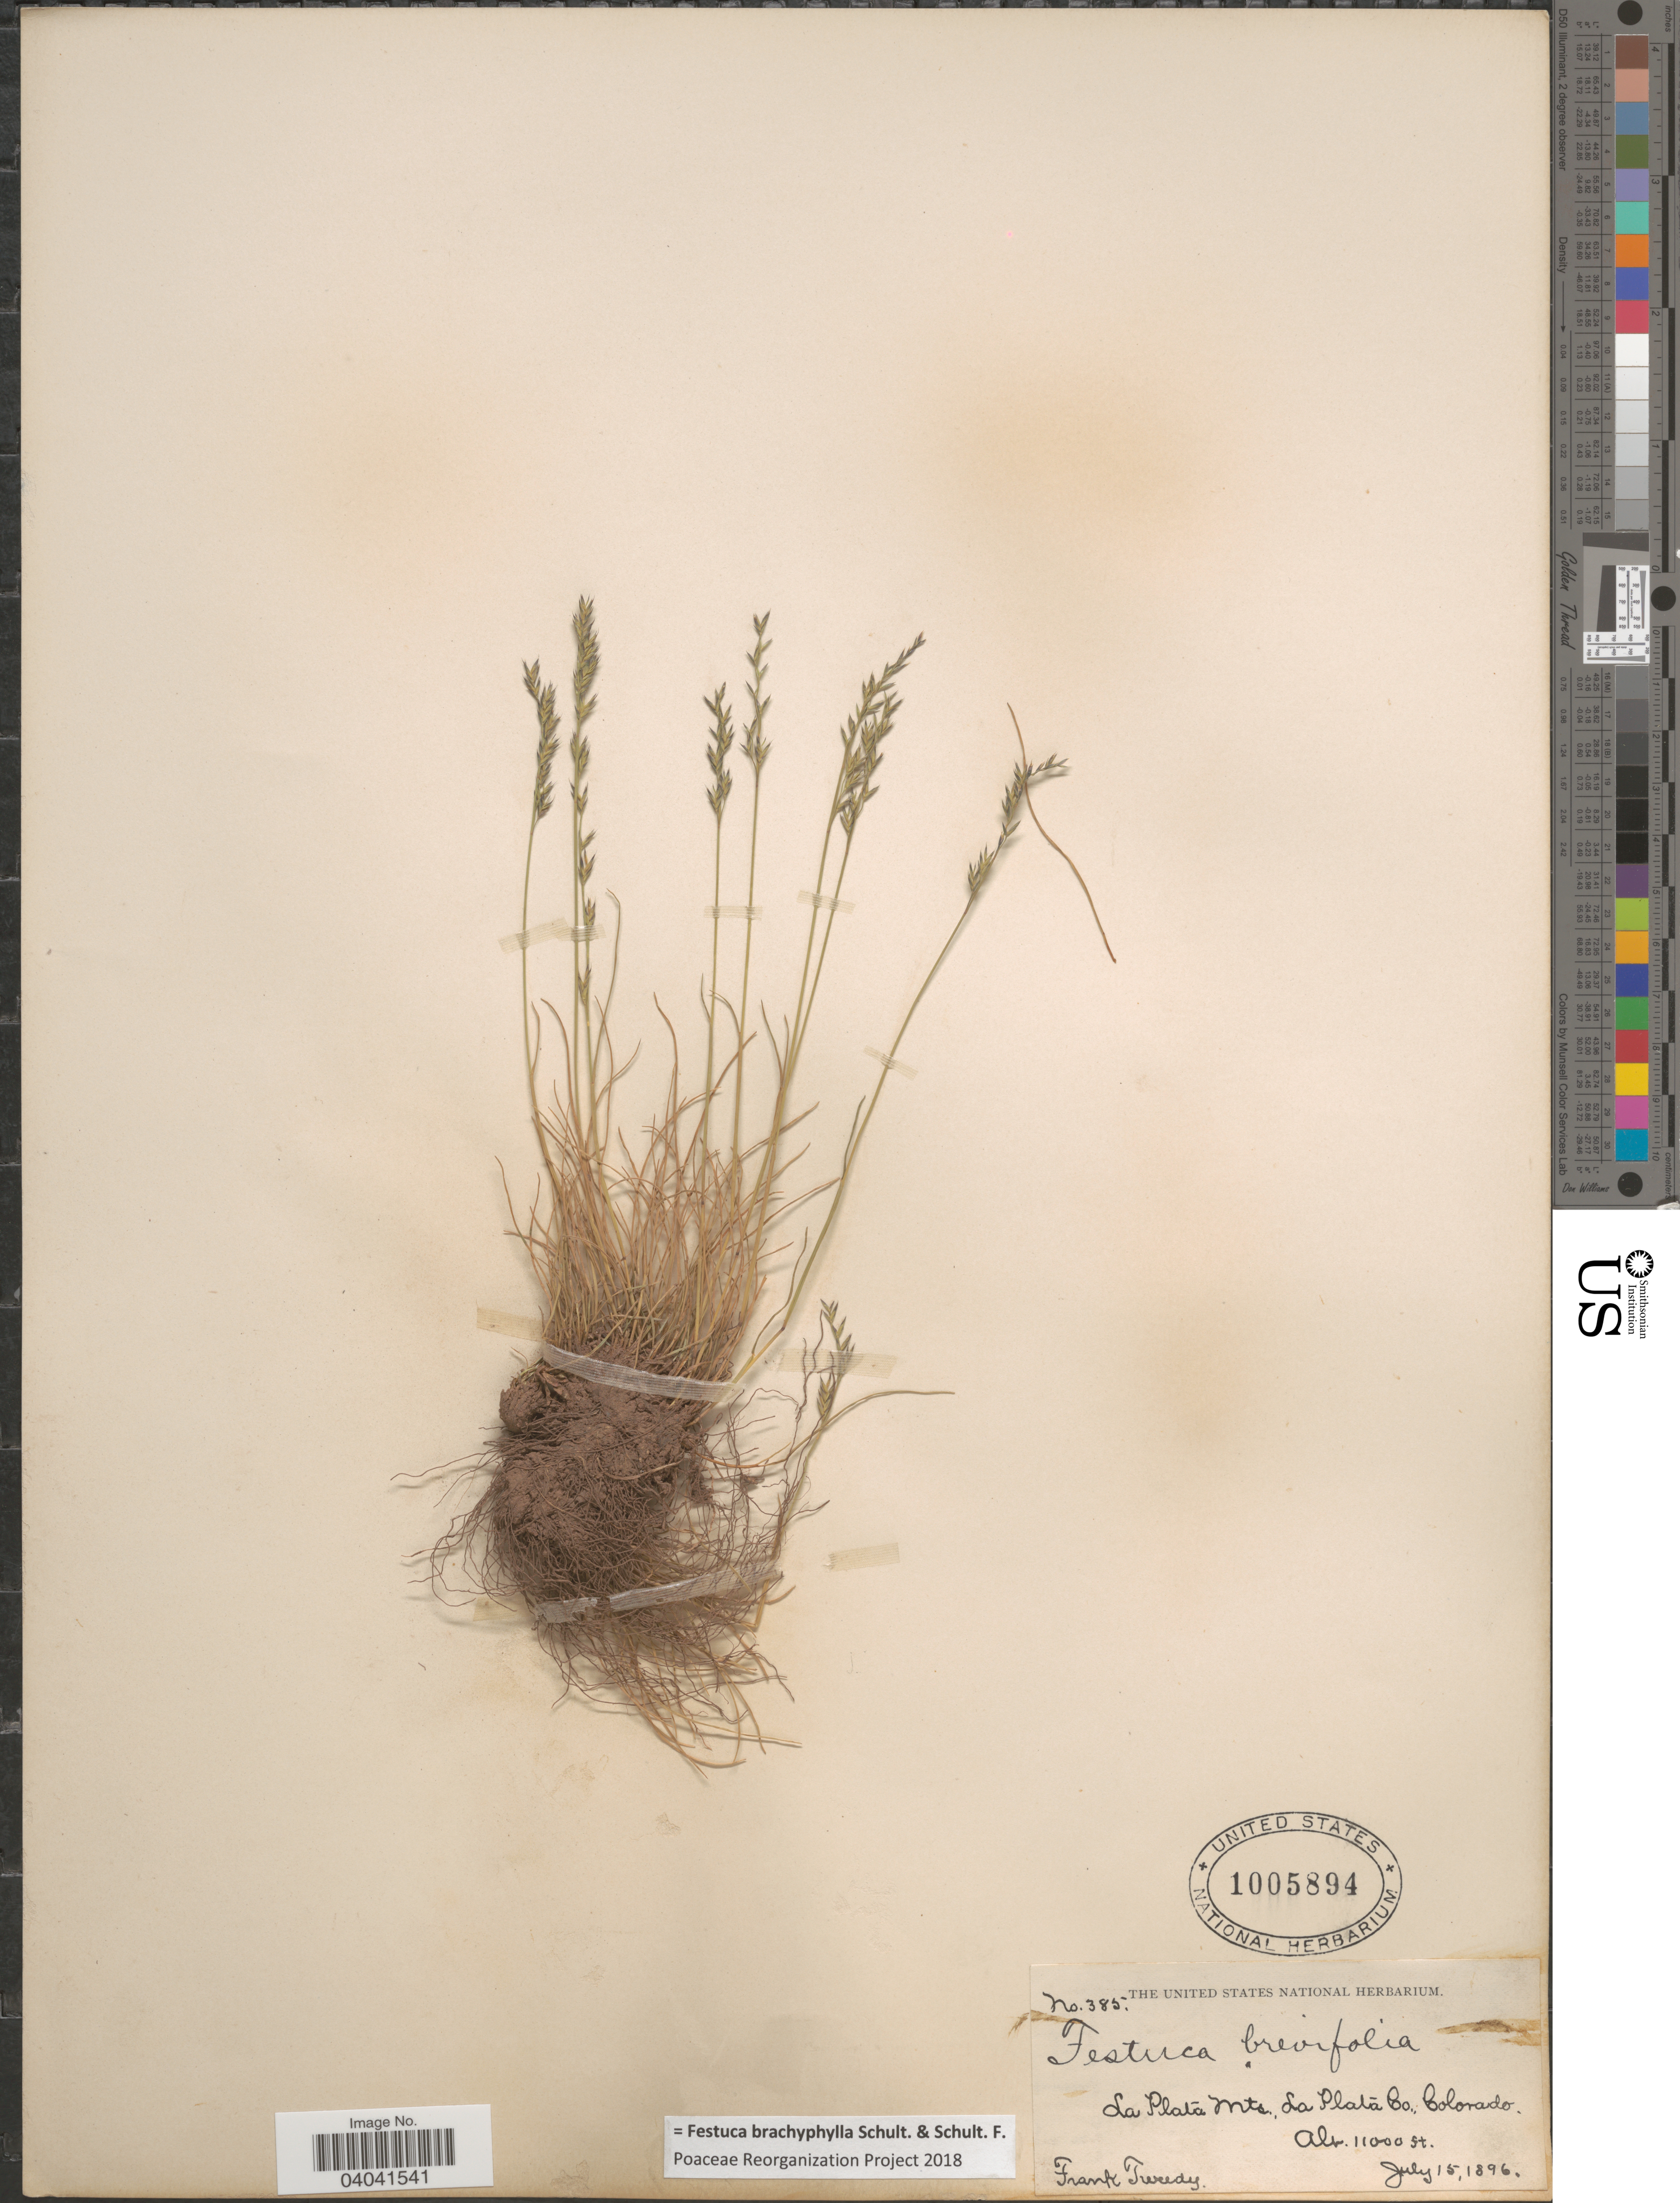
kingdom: Plantae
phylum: Tracheophyta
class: Liliopsida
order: Poales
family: Poaceae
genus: Festuca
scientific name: Festuca brachyphylla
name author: Schult. & Schult. f.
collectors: F. Tweedy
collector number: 385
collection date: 1896-07-15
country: United States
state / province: Colorado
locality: La Plata Mts., La Plata Co.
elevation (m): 3353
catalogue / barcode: US 1005894